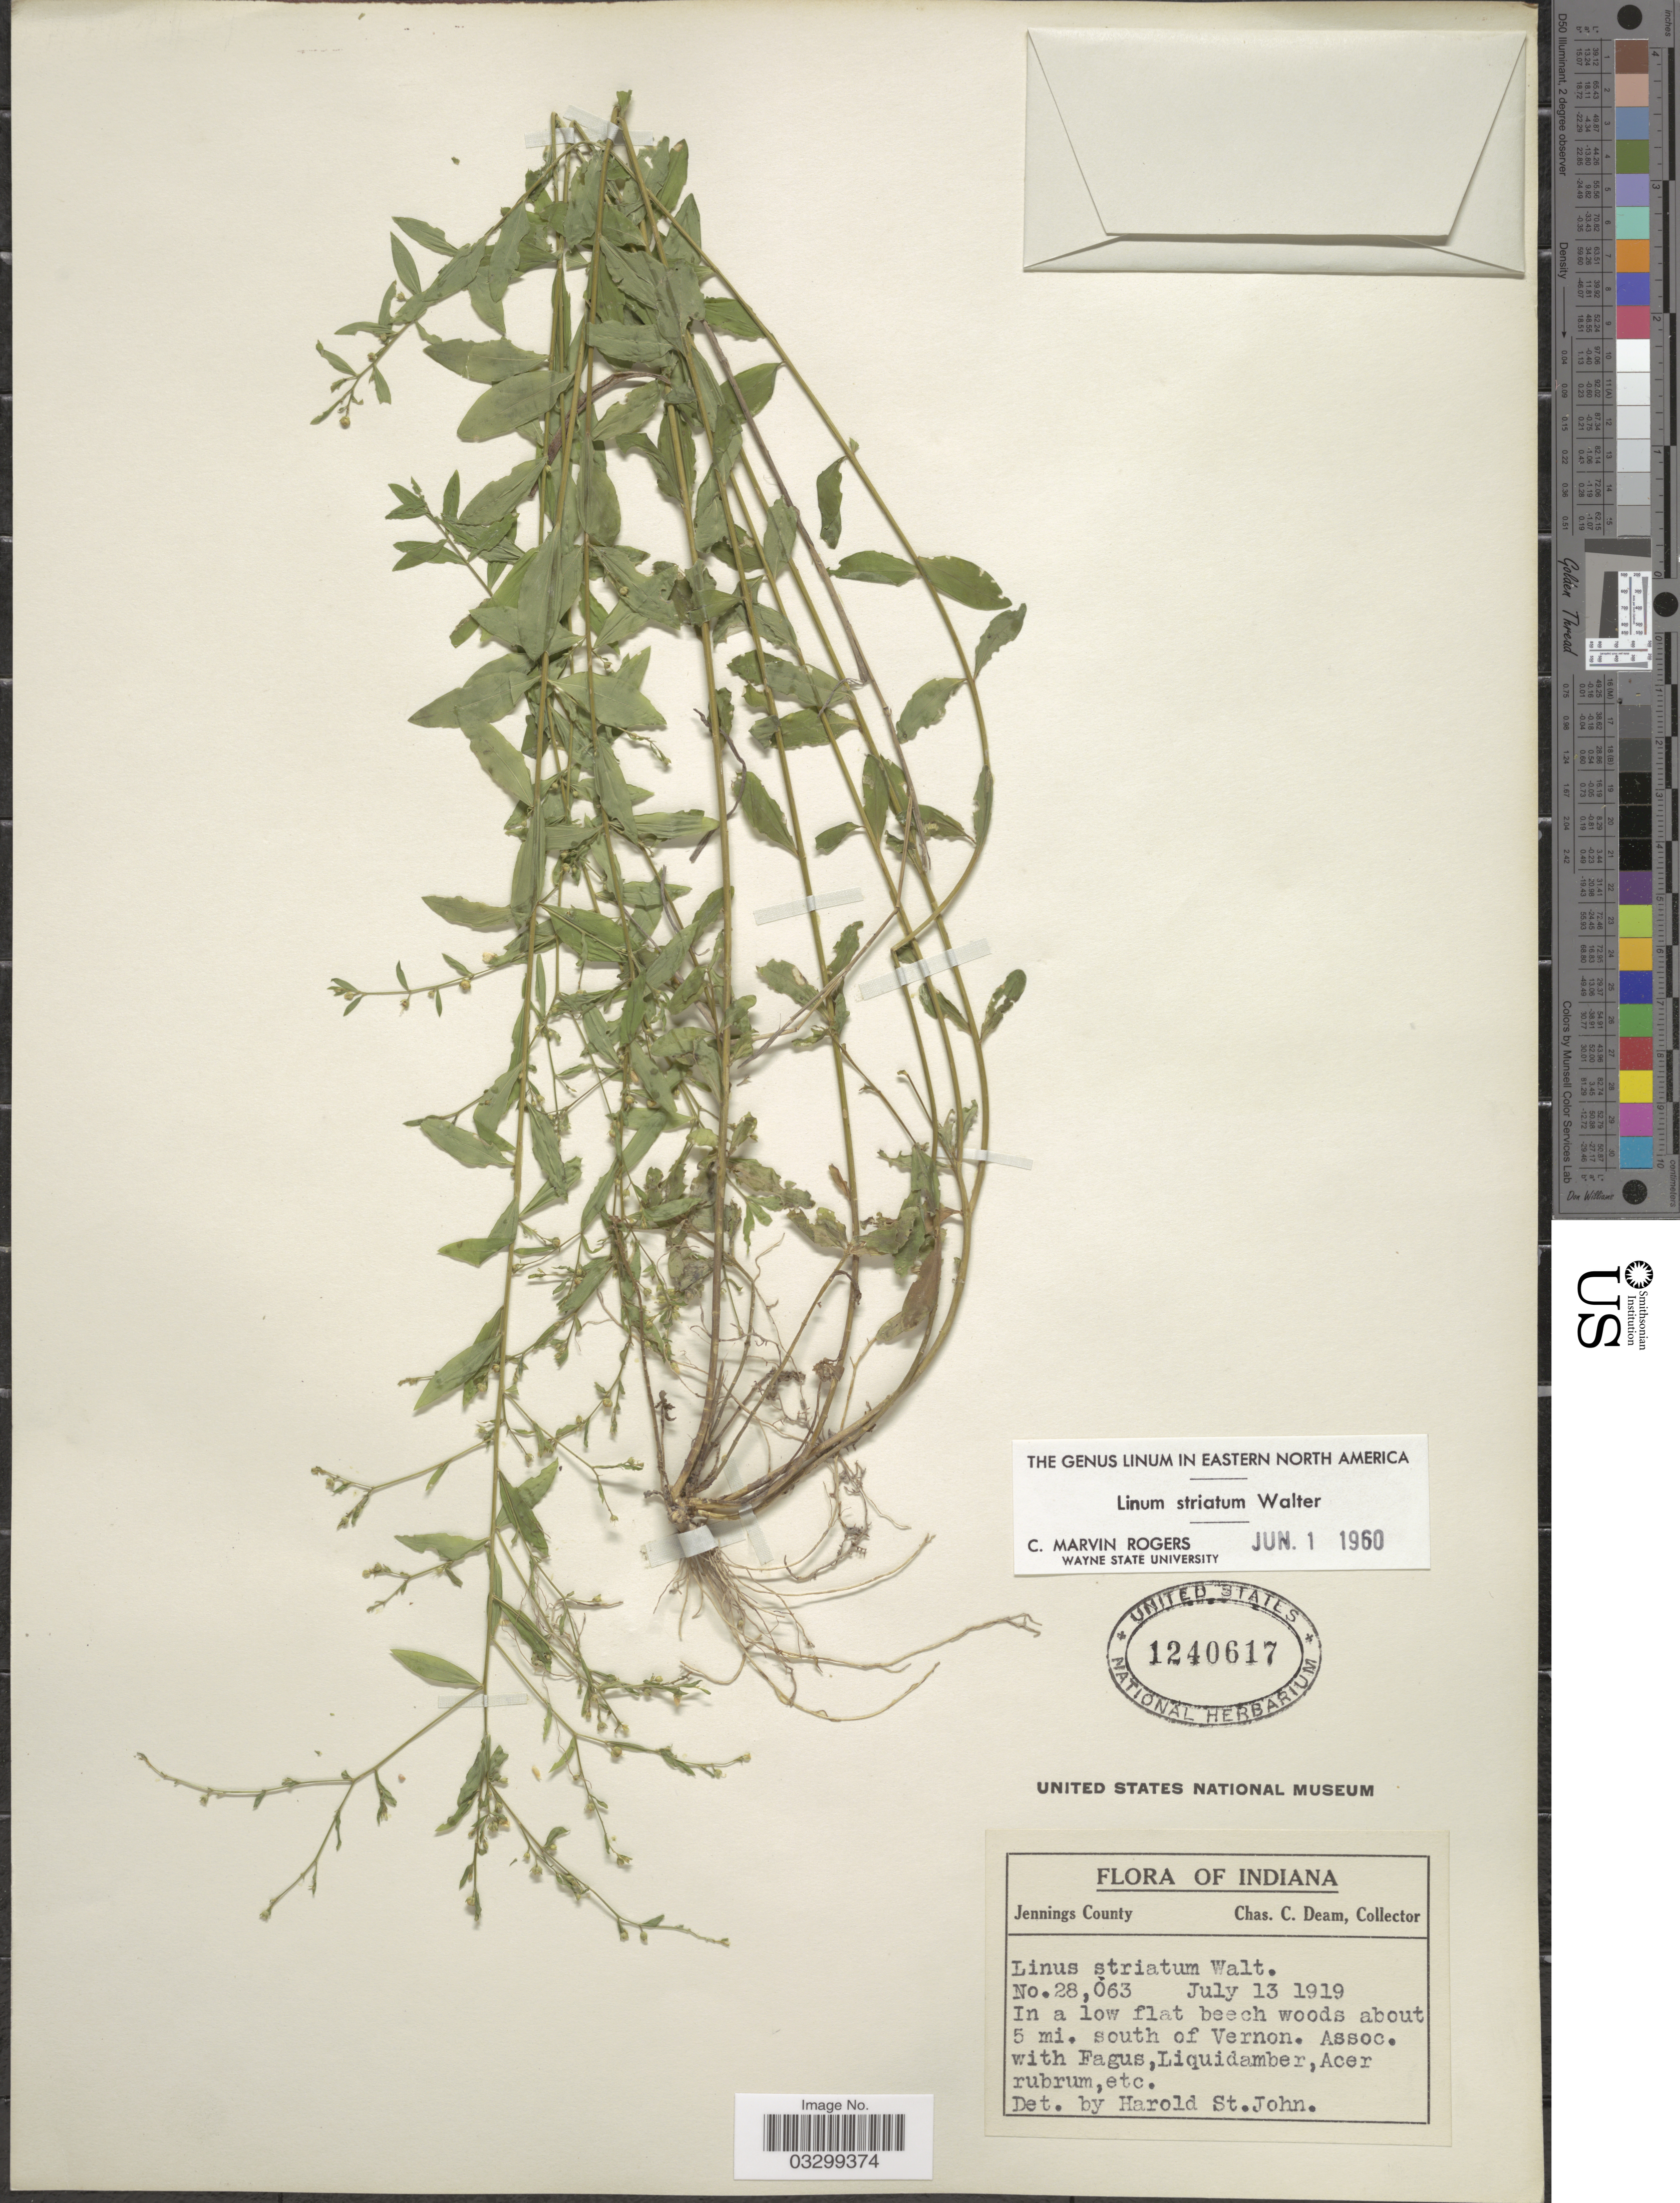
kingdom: Plantae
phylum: Tracheophyta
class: Magnoliopsida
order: Malpighiales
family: Linaceae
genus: Linum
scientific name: Linum striatum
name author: Walter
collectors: C. C. Deam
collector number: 28063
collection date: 1919-07-13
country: United States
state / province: Indiana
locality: Jennings County. 5 mi. south of Vernon.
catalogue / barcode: US 1240617